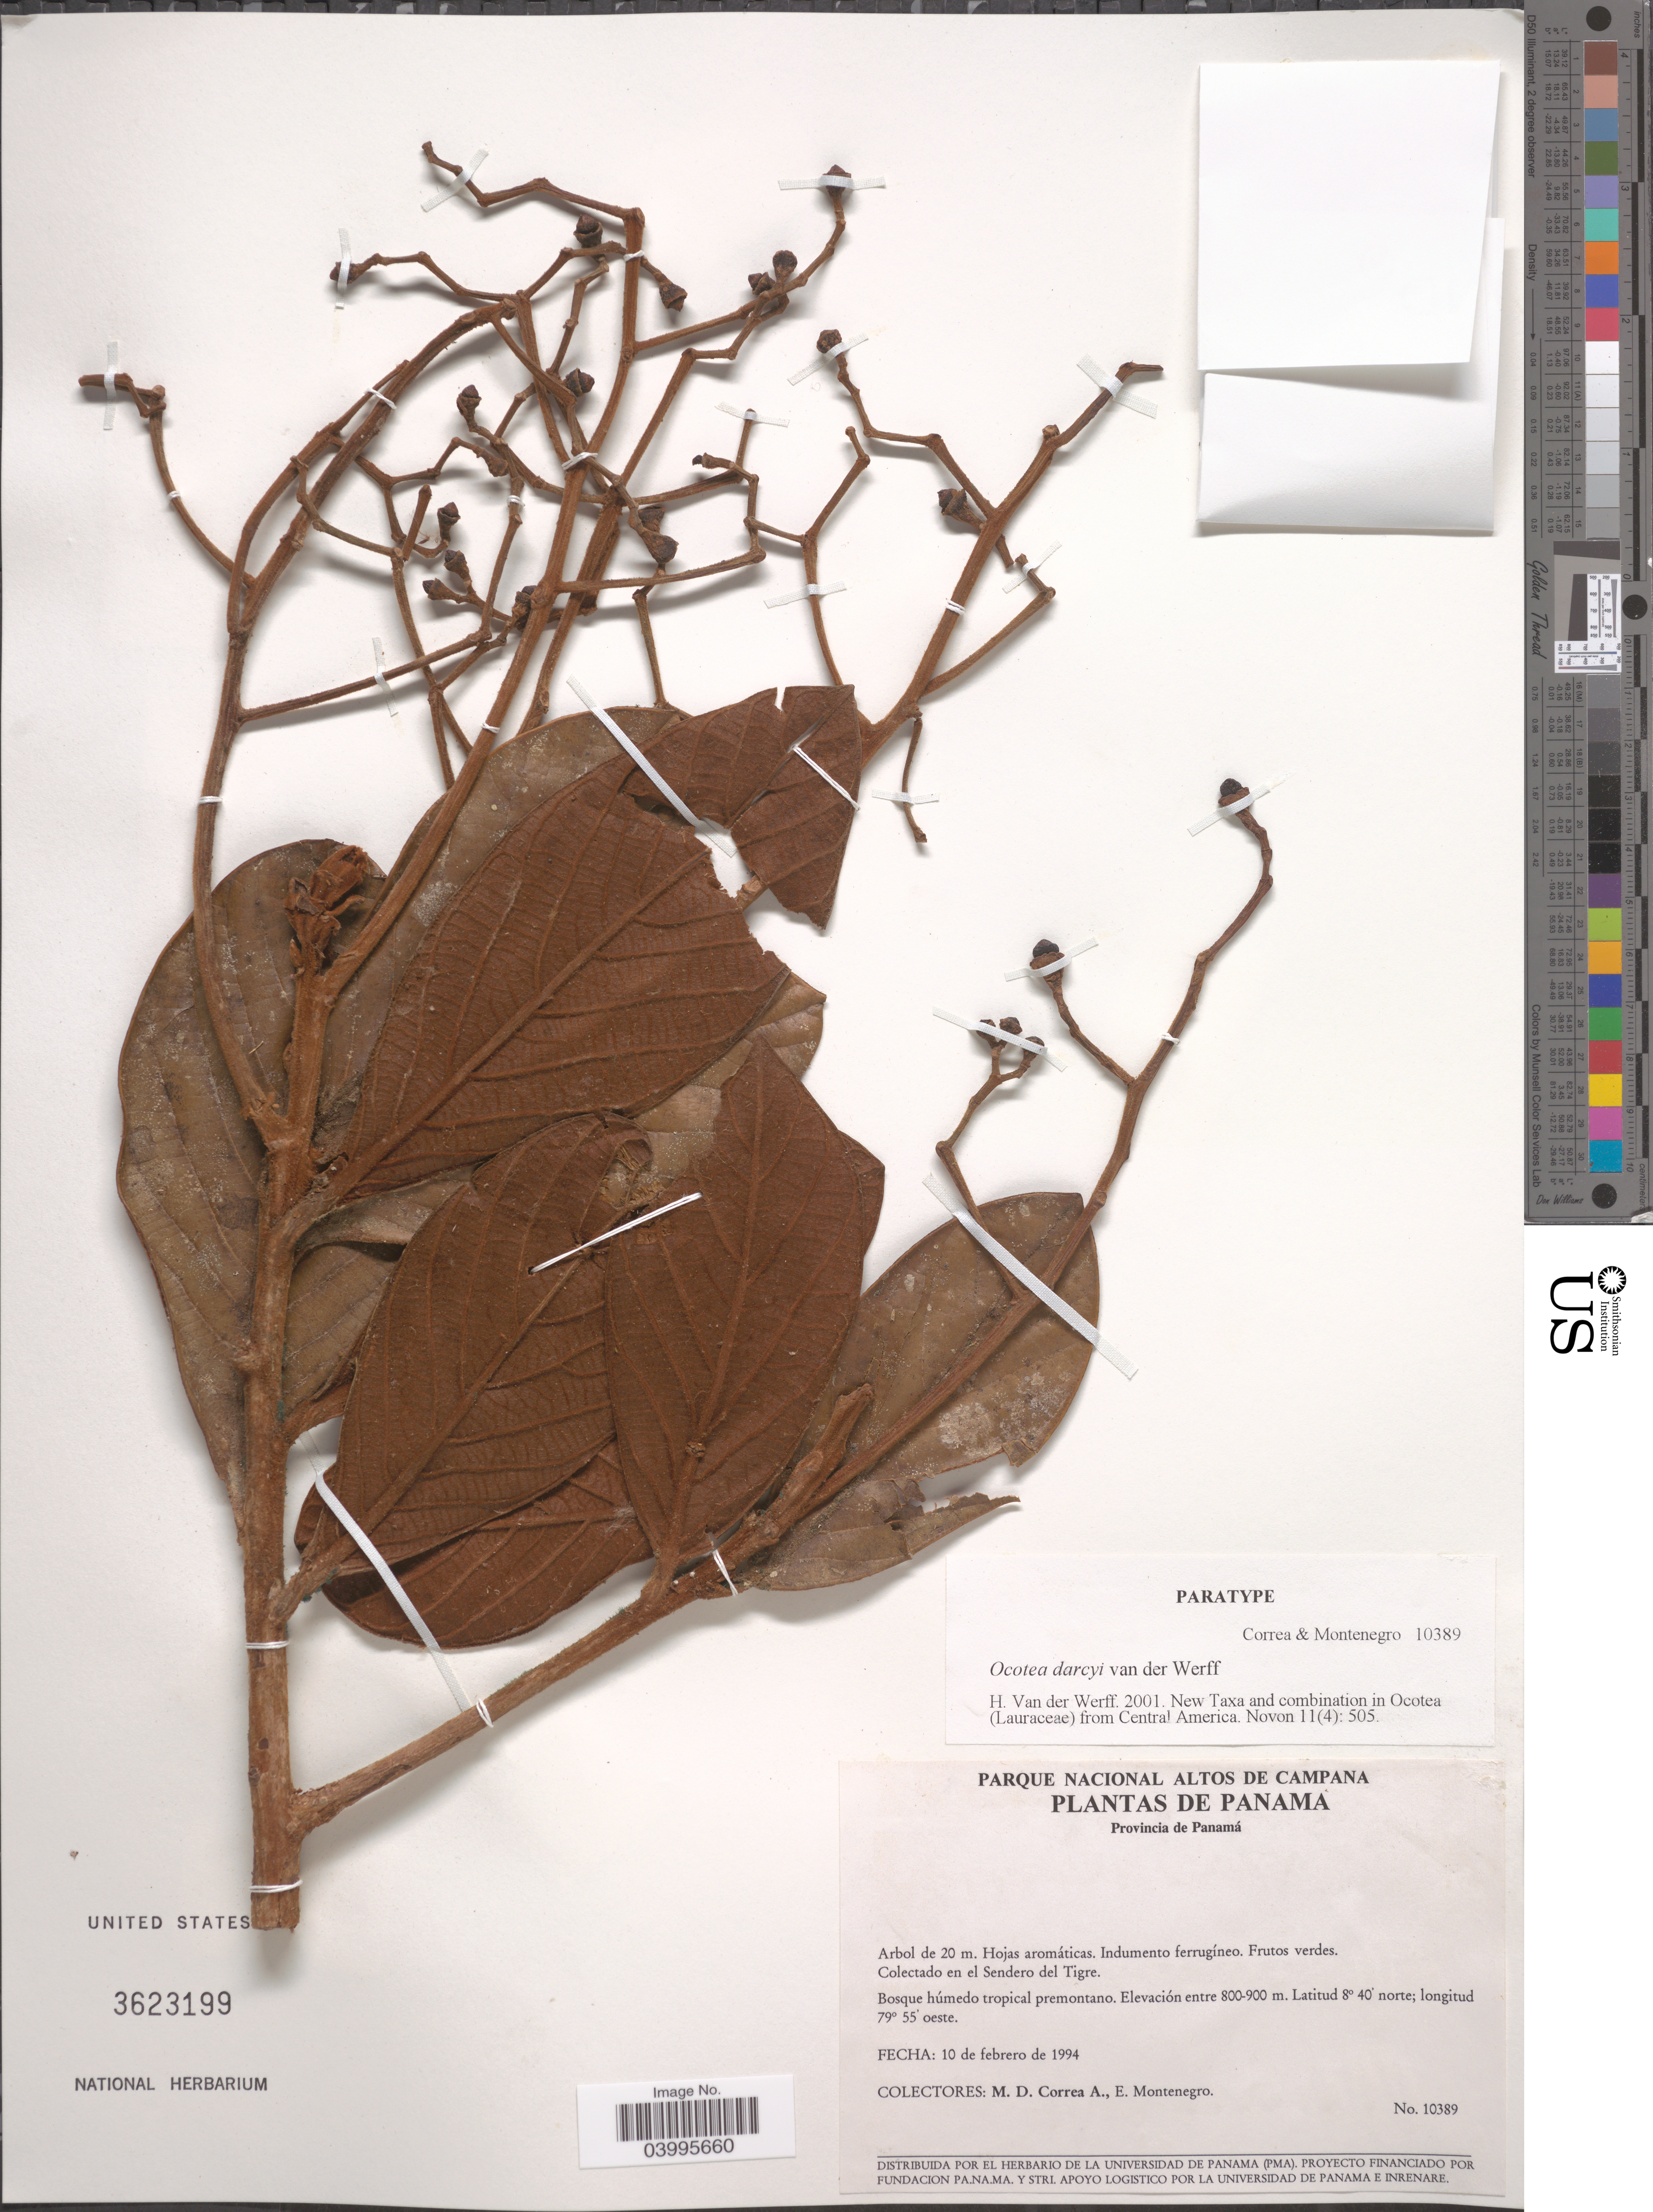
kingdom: Plantae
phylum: Tracheophyta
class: Magnoliopsida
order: Laurales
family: Lauraceae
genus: Ocotea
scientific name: Ocotea darcyi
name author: van der Werff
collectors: M. D. Corrêa-A. & E. Montenegro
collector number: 10389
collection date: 1994-02-10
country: Panama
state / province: Panamá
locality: En el Sendero del Tigre. Bosque húmedo tropical premontano.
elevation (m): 800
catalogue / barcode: US 3623199